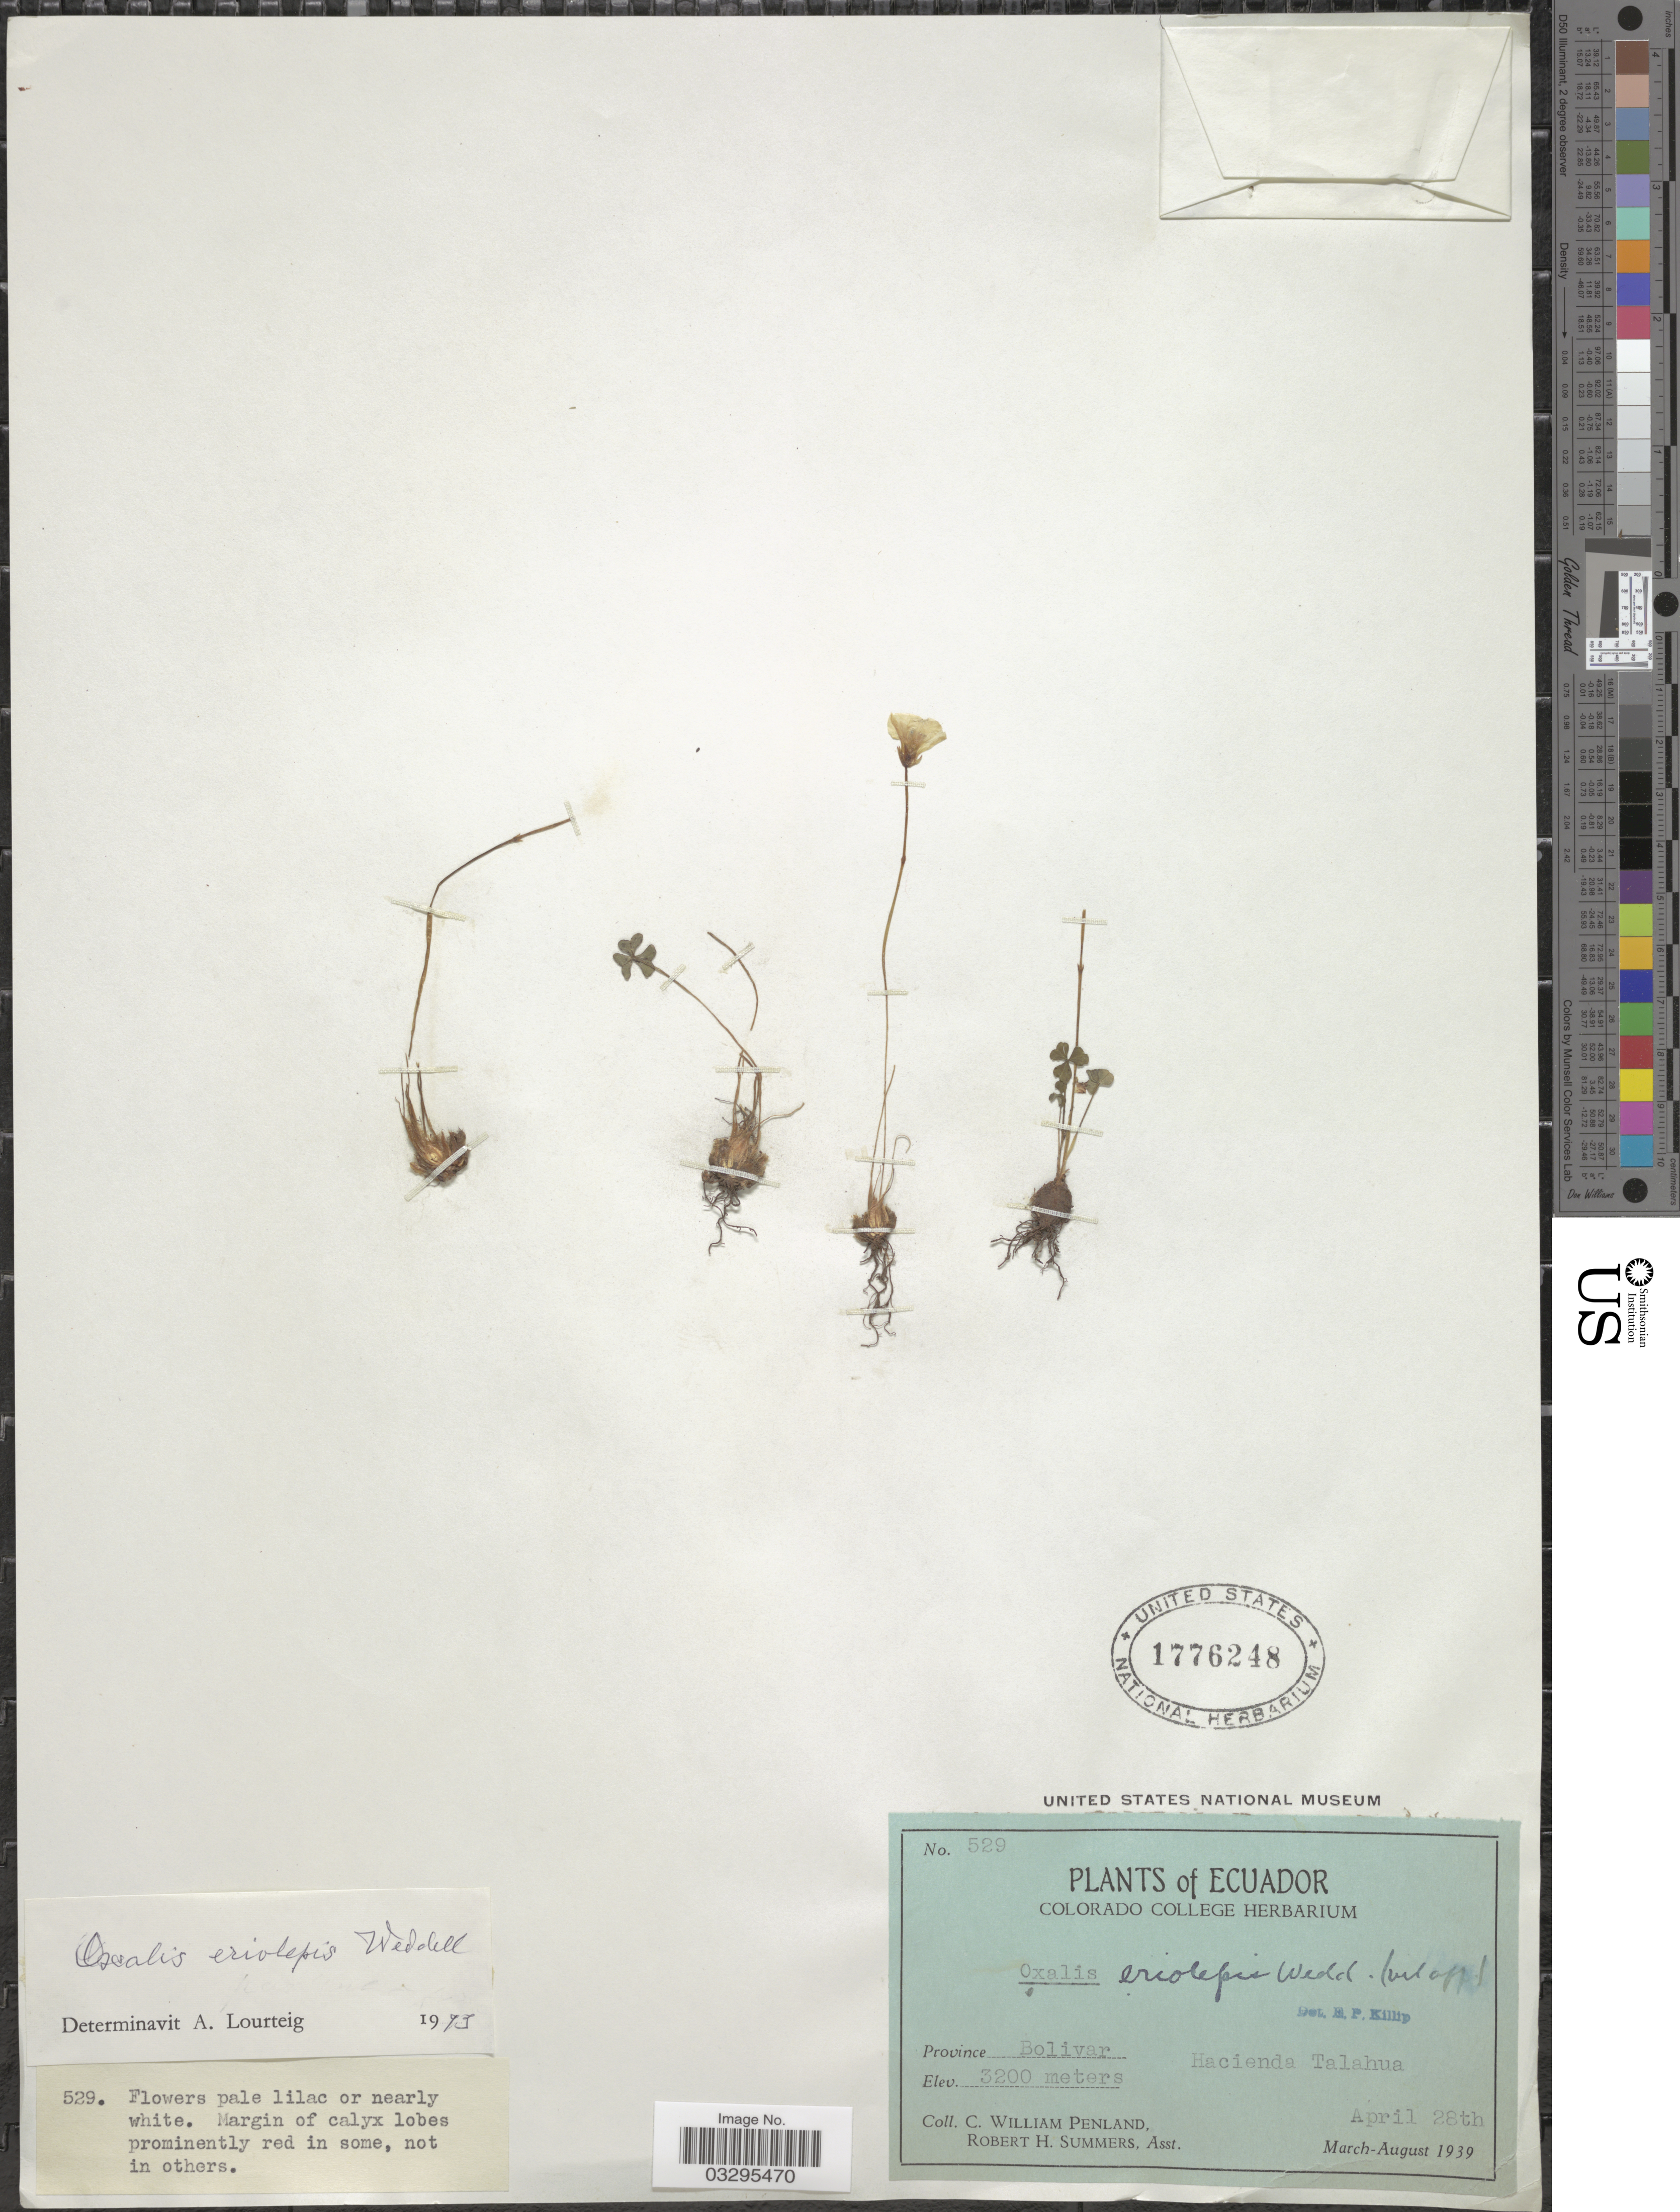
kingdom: Plantae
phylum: Tracheophyta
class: Magnoliopsida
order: Oxalidales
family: Oxalidaceae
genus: Oxalis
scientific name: Oxalis eriolepis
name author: Wedd.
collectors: C. W. Penland & R. Summers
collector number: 529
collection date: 1939-04-28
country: Ecuador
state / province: Bolívar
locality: Hacienda Talahua.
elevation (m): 3200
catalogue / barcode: US 1776248